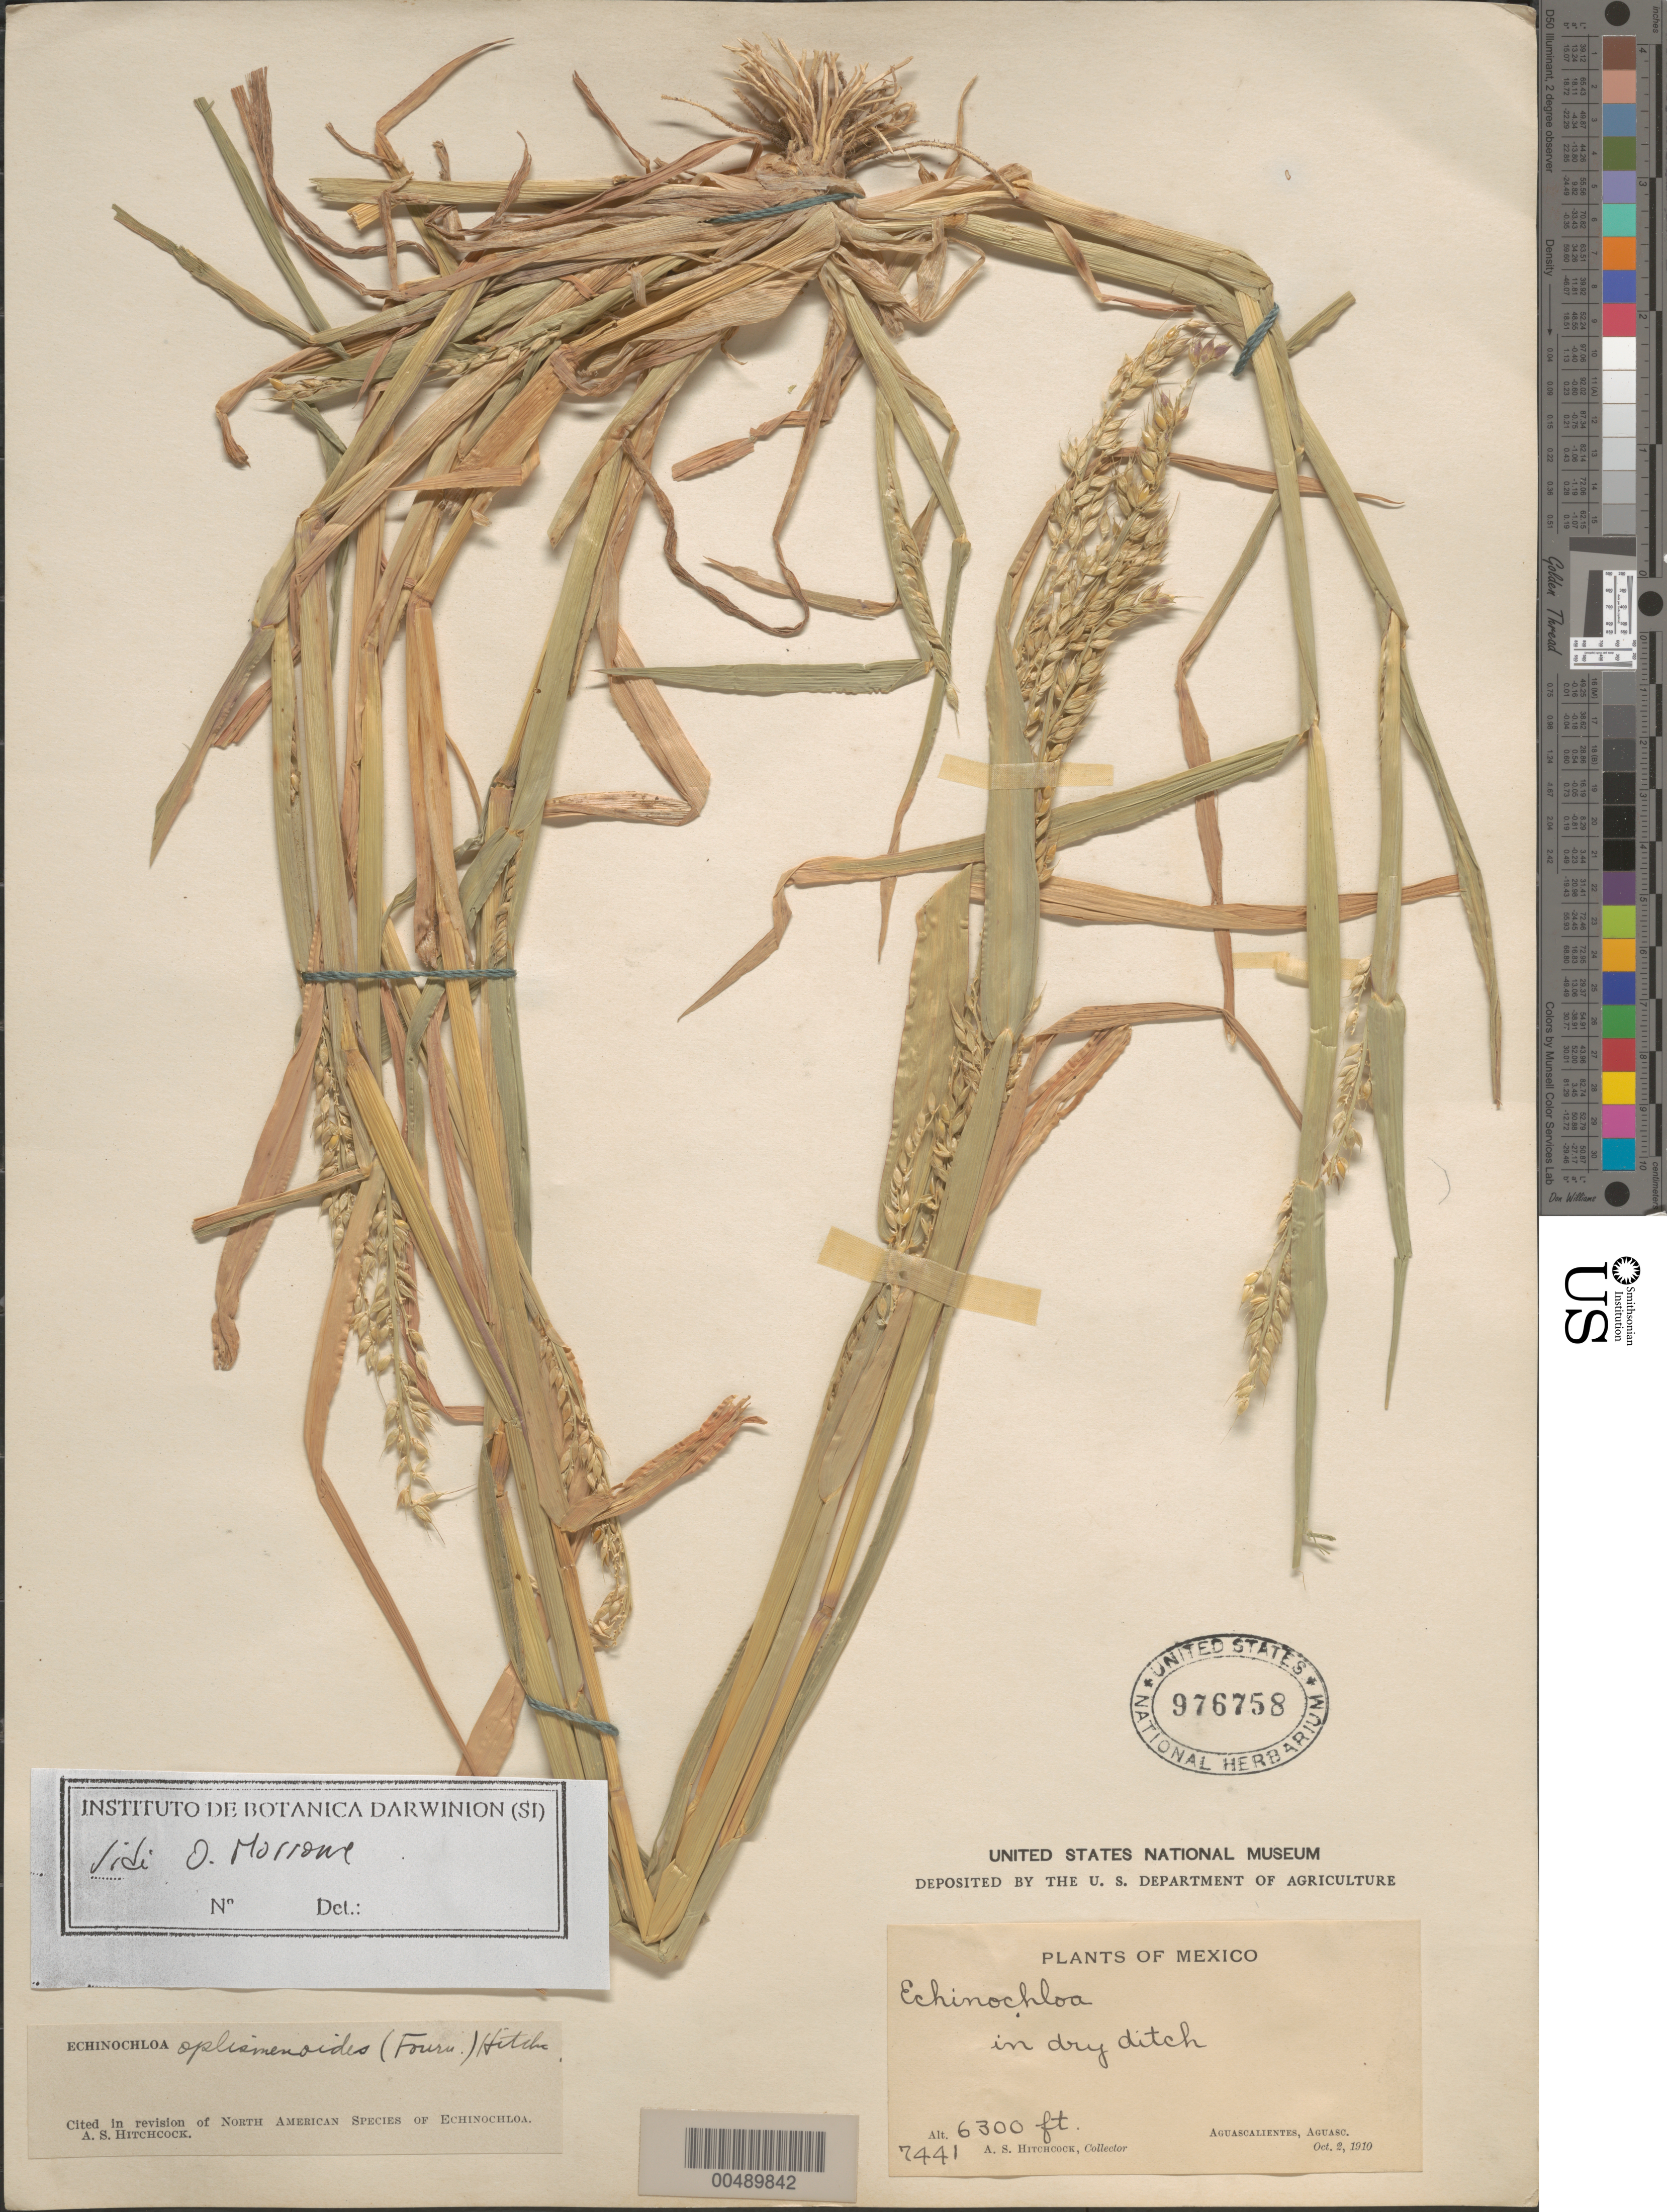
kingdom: Plantae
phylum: Tracheophyta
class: Liliopsida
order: Poales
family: Poaceae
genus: Echinochloa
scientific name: Echinochloa oplismenoides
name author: (E. Fourn.) Hitchc.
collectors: A. S. Hitchcock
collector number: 7441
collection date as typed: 2 Oct 1910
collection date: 1910-10-02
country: Mexico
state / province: Aguascalientes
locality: Aguascalientes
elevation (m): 1920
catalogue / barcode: US 976758